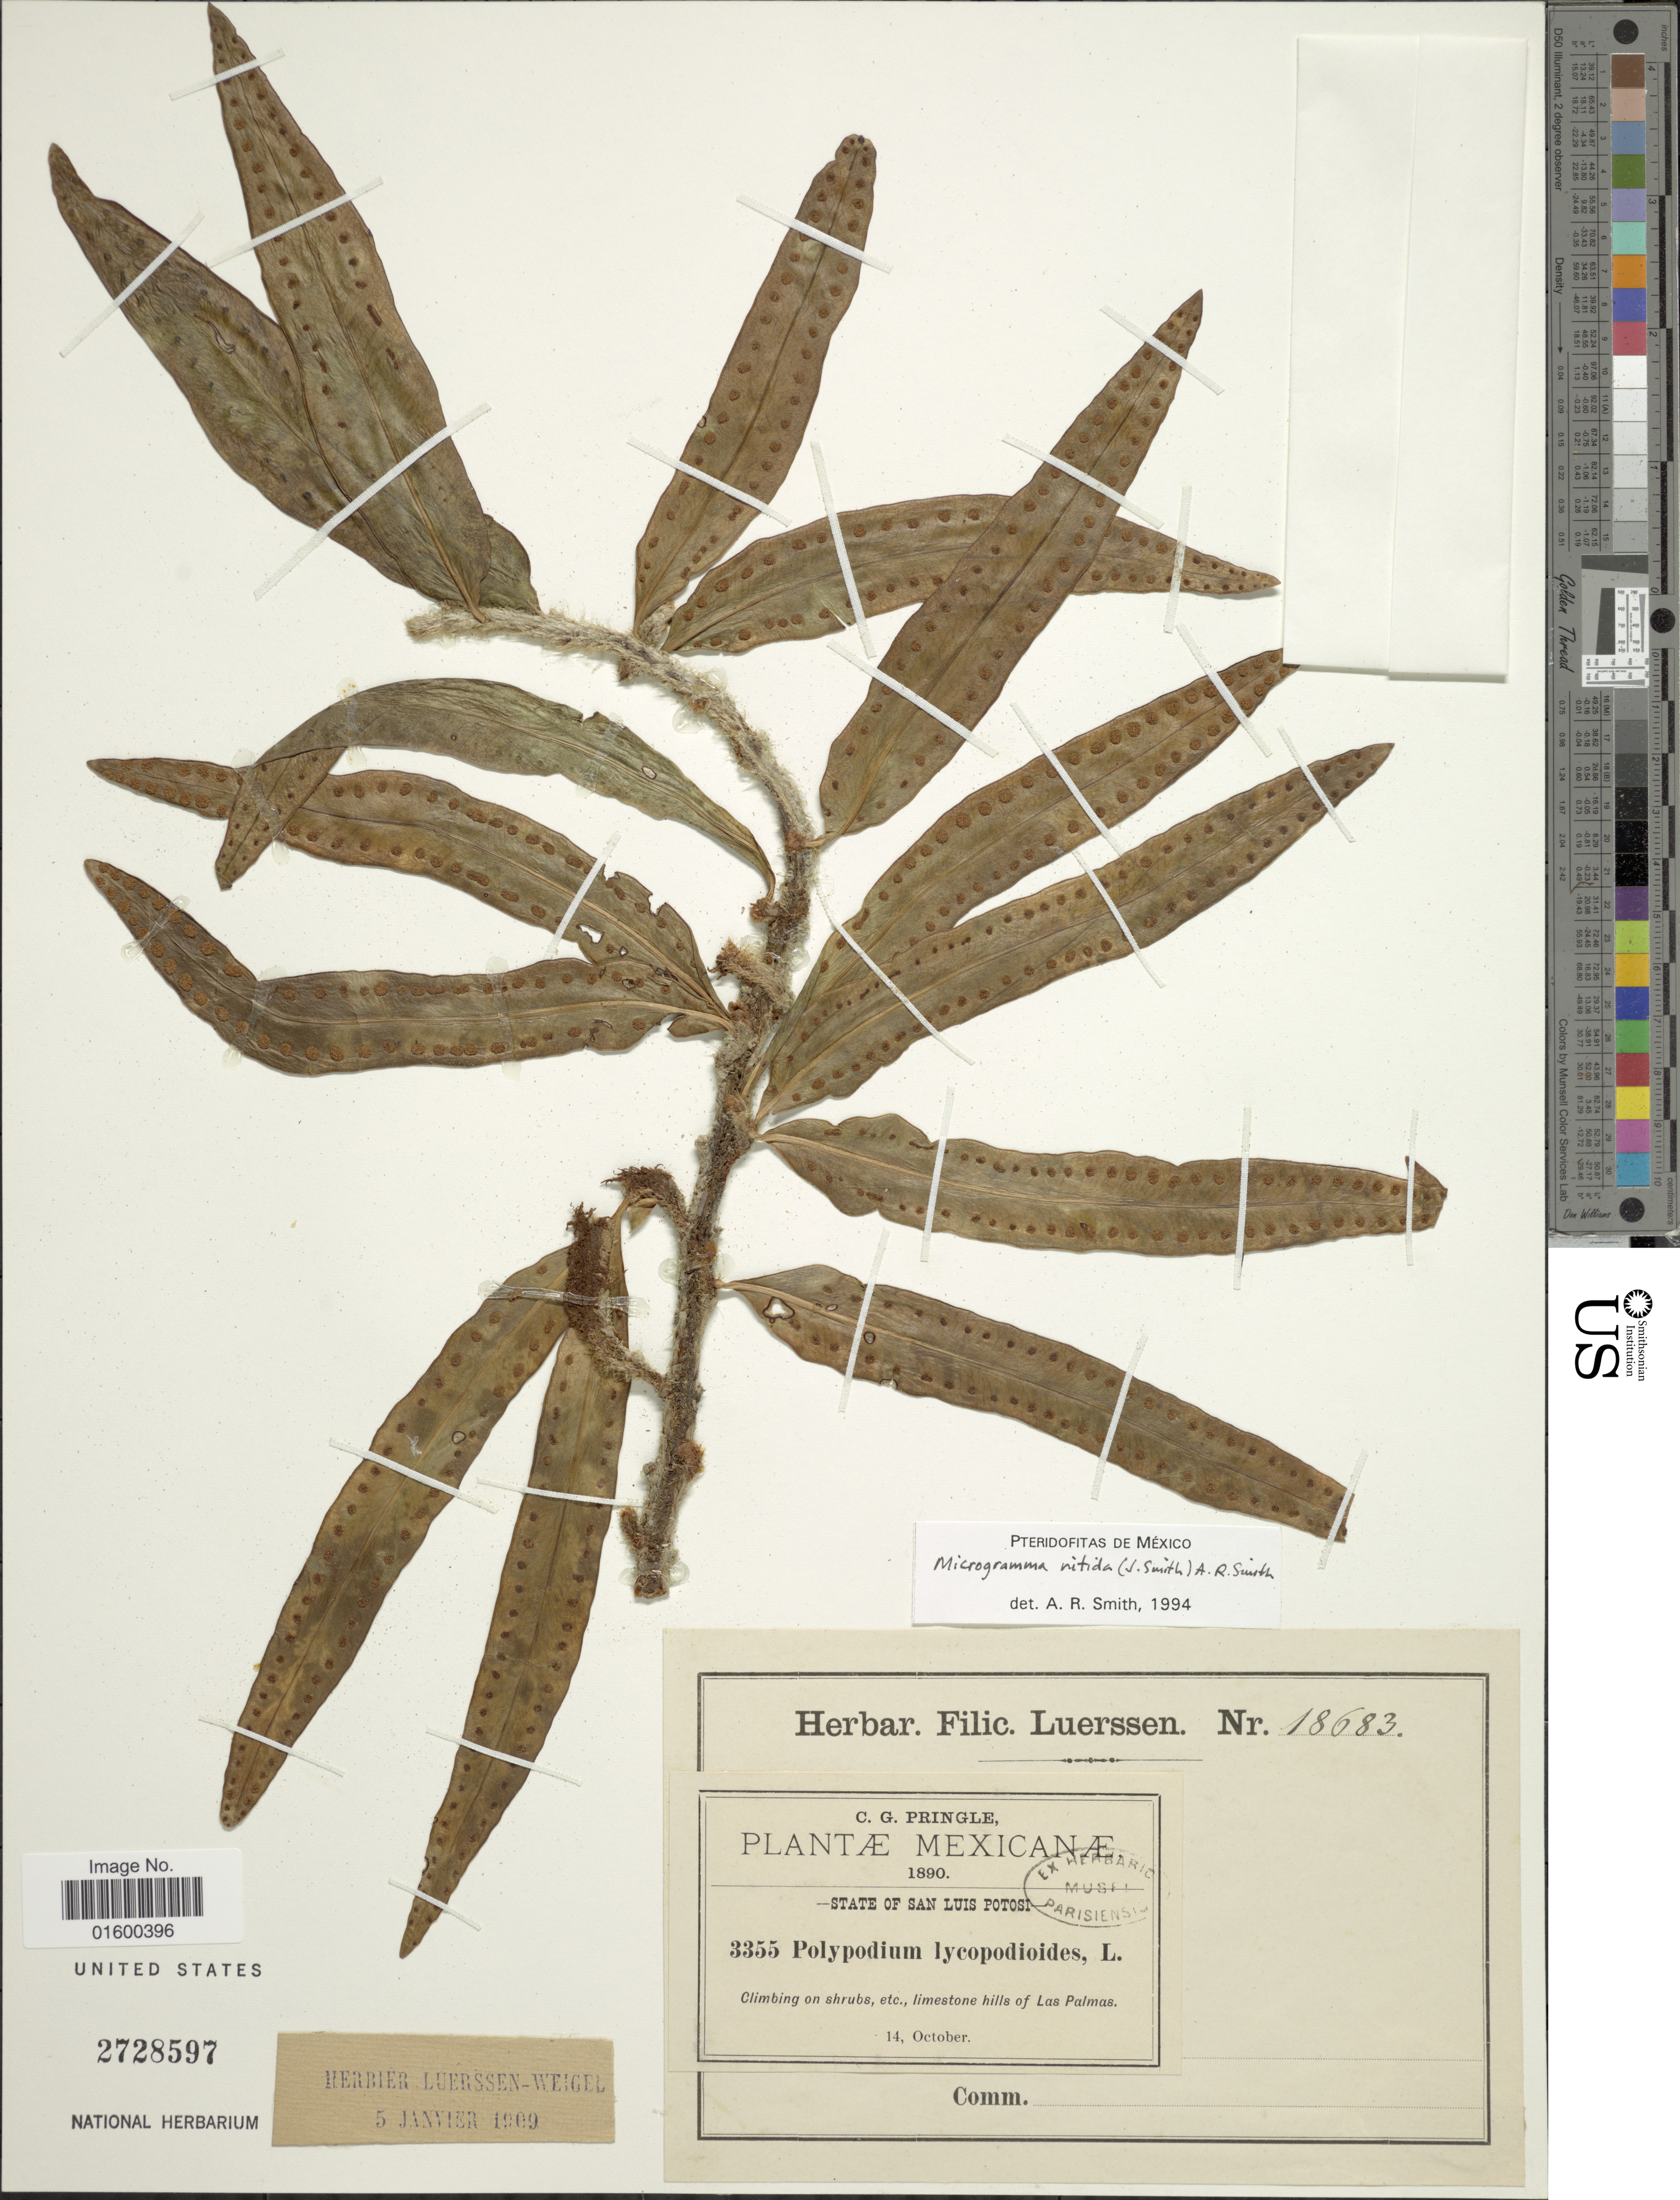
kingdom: Plantae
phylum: Tracheophyta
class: Polypodiopsida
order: Polypodiales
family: Polypodiaceae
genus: Microgramma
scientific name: Microgramma nitida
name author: (J. Sm.) A.R. Sm.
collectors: C. G. Pringle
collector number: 3355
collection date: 1890-10-14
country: Mexico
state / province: San Luis Potosí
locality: Mexicanae, State of San Luis Potosi, limestone hills of Las Palmas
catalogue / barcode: US 2728597